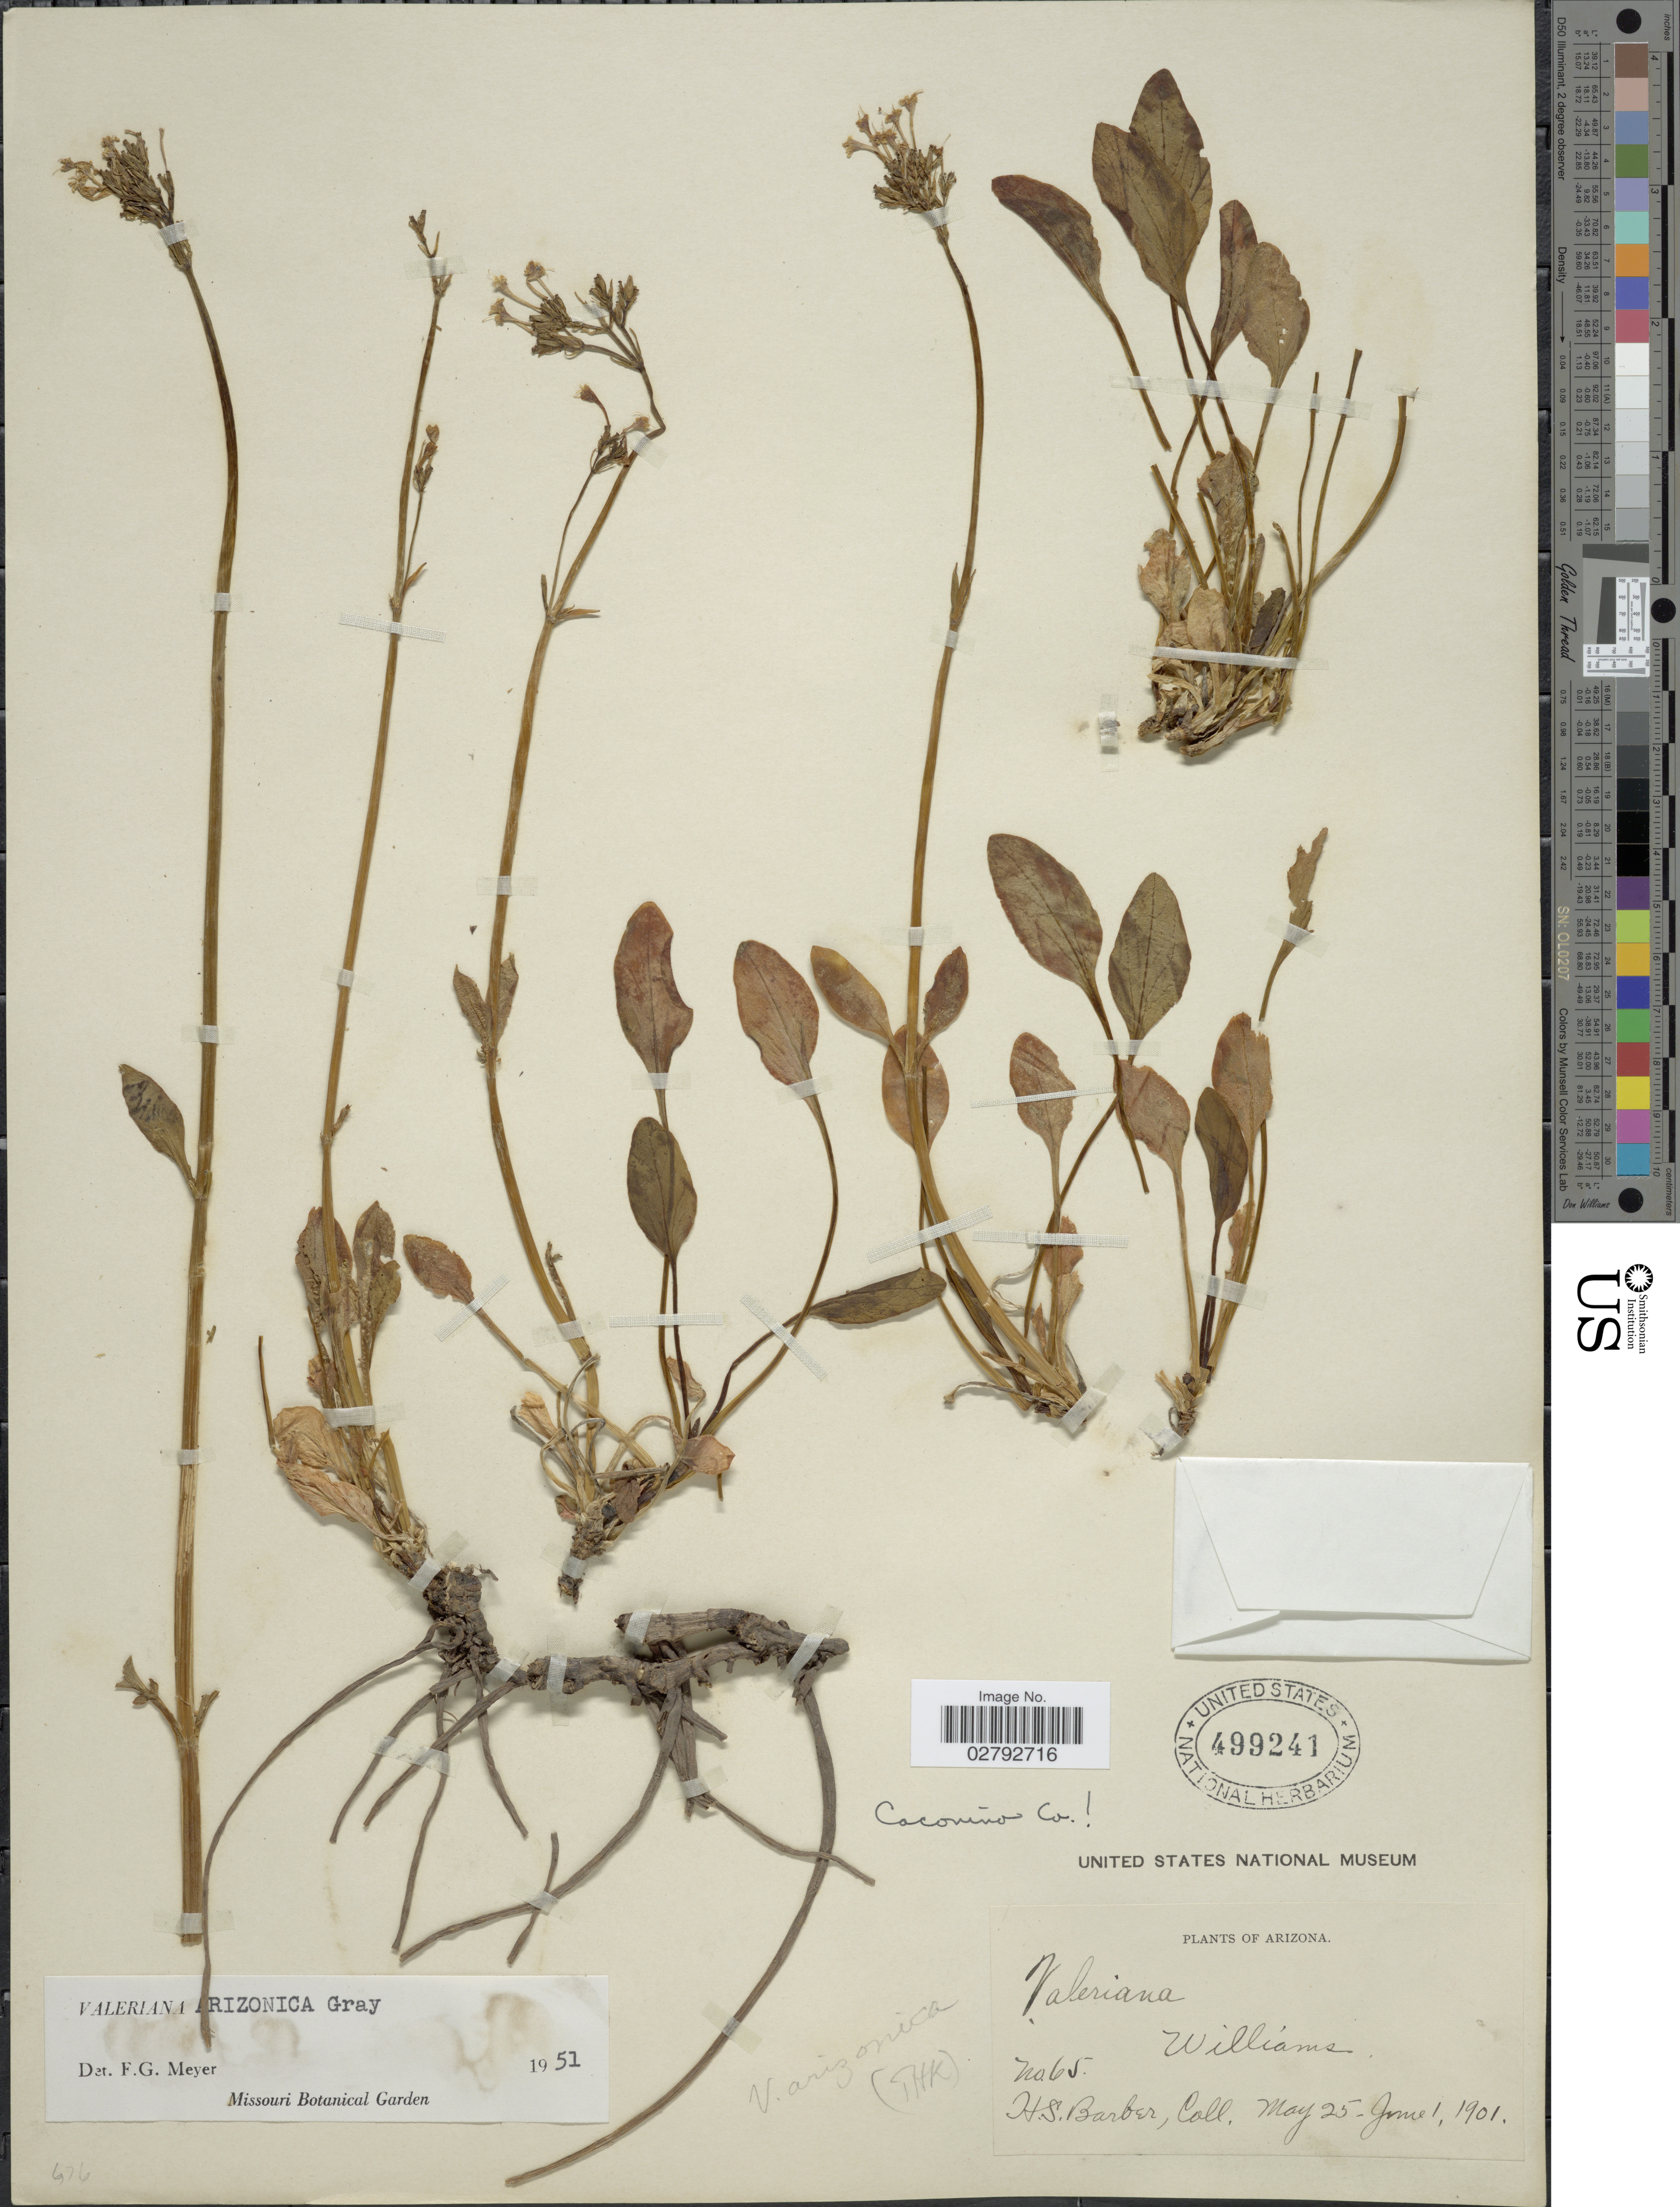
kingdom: Plantae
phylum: Tracheophyta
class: Magnoliopsida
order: Dipsacales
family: Caprifoliaceae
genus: Valeriana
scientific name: Valeriana arizonica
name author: A. Gray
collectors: H. Barber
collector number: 65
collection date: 1901-05-25/1901-06-01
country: United States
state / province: Arizona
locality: Williams. Coconino Co.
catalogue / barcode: US 499241